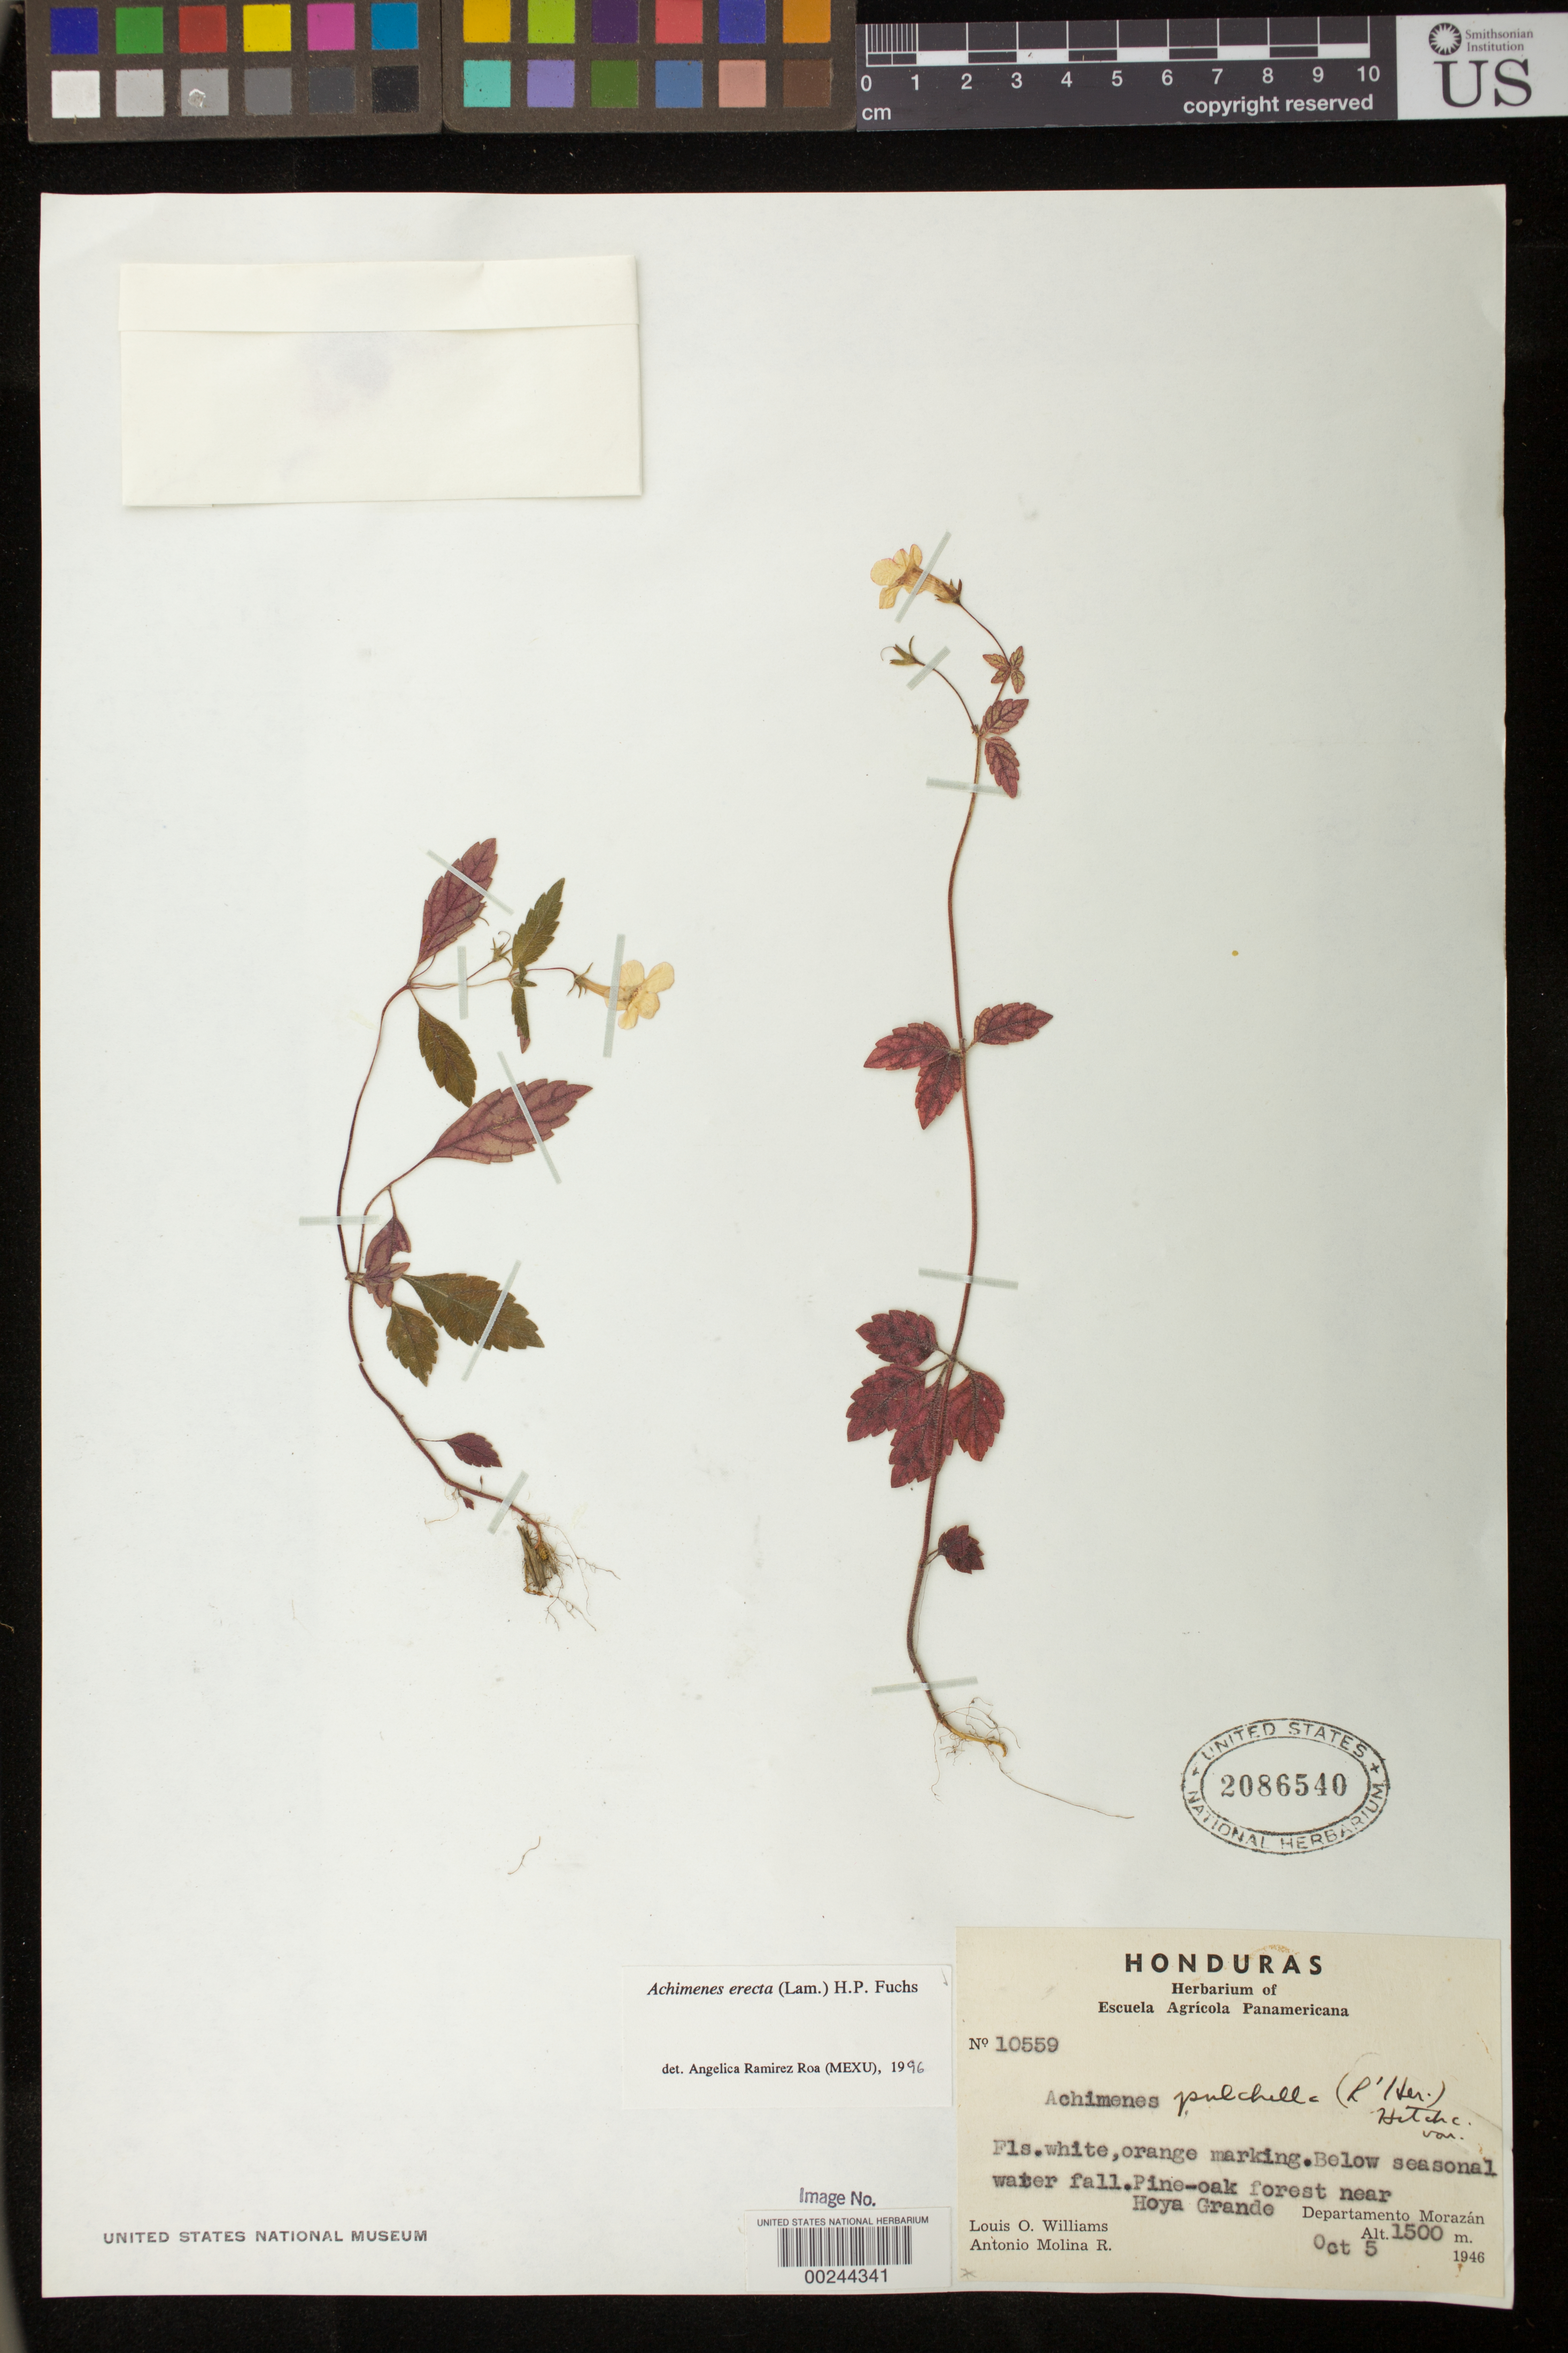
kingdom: Plantae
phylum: Tracheophyta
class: Magnoliopsida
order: Lamiales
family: Gesneriaceae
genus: Achimenes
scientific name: Achimenes erecta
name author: (Lam.) H.P. Fuchs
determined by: Skog, Laurence E.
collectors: L. O. Williams & A. Molina R.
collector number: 10559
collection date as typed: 05 Oct 1946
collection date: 1946-10-05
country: Honduras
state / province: Fco. Morazán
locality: Near Hoya Grande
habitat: Pine-oak forest, below seasonal waterfall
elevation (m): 1500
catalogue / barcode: US 2086540